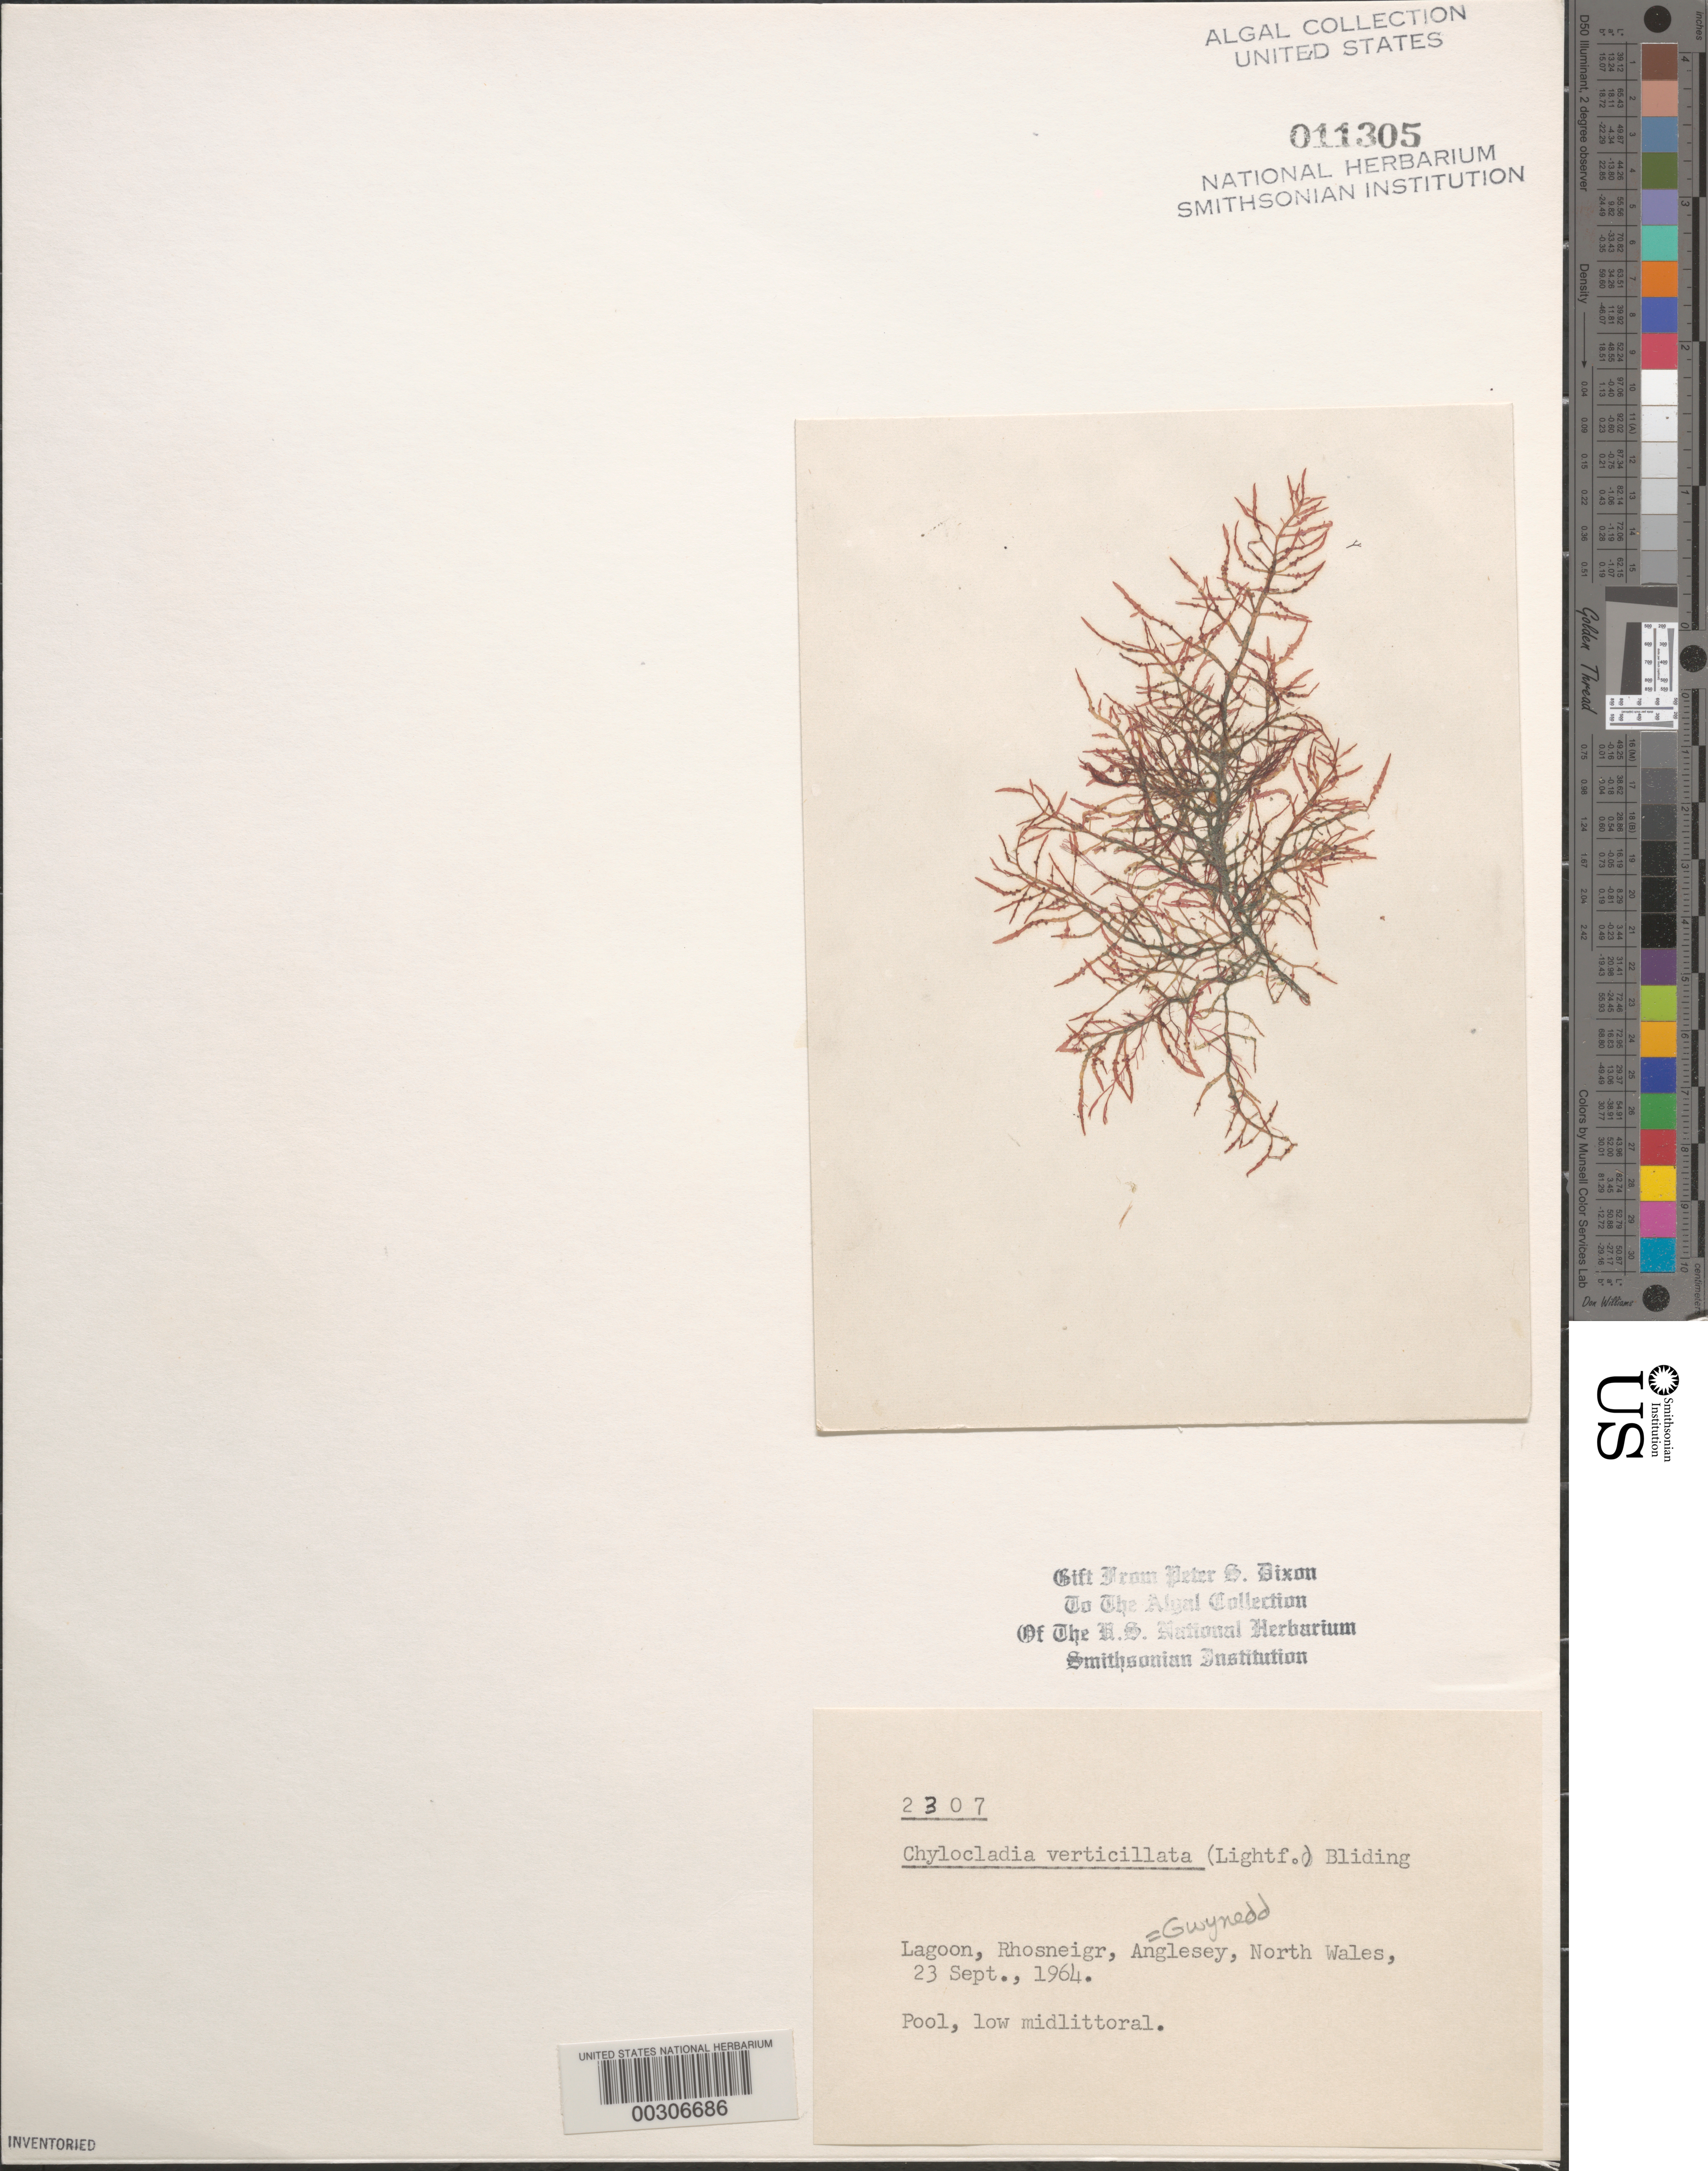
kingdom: Plantae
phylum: Rhodophyta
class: Florideophyceae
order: Rhodymeniales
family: Champiaceae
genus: Chylocladia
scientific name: Chylocladia verticillata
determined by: Dixon, P. S.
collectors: P. S. Dixon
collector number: PSD 2307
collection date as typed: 23 Sep 1964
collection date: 1964-09-23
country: United Kingdom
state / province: Wales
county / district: Gwynedd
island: Anglesey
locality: Rhosneigr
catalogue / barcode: US 11305